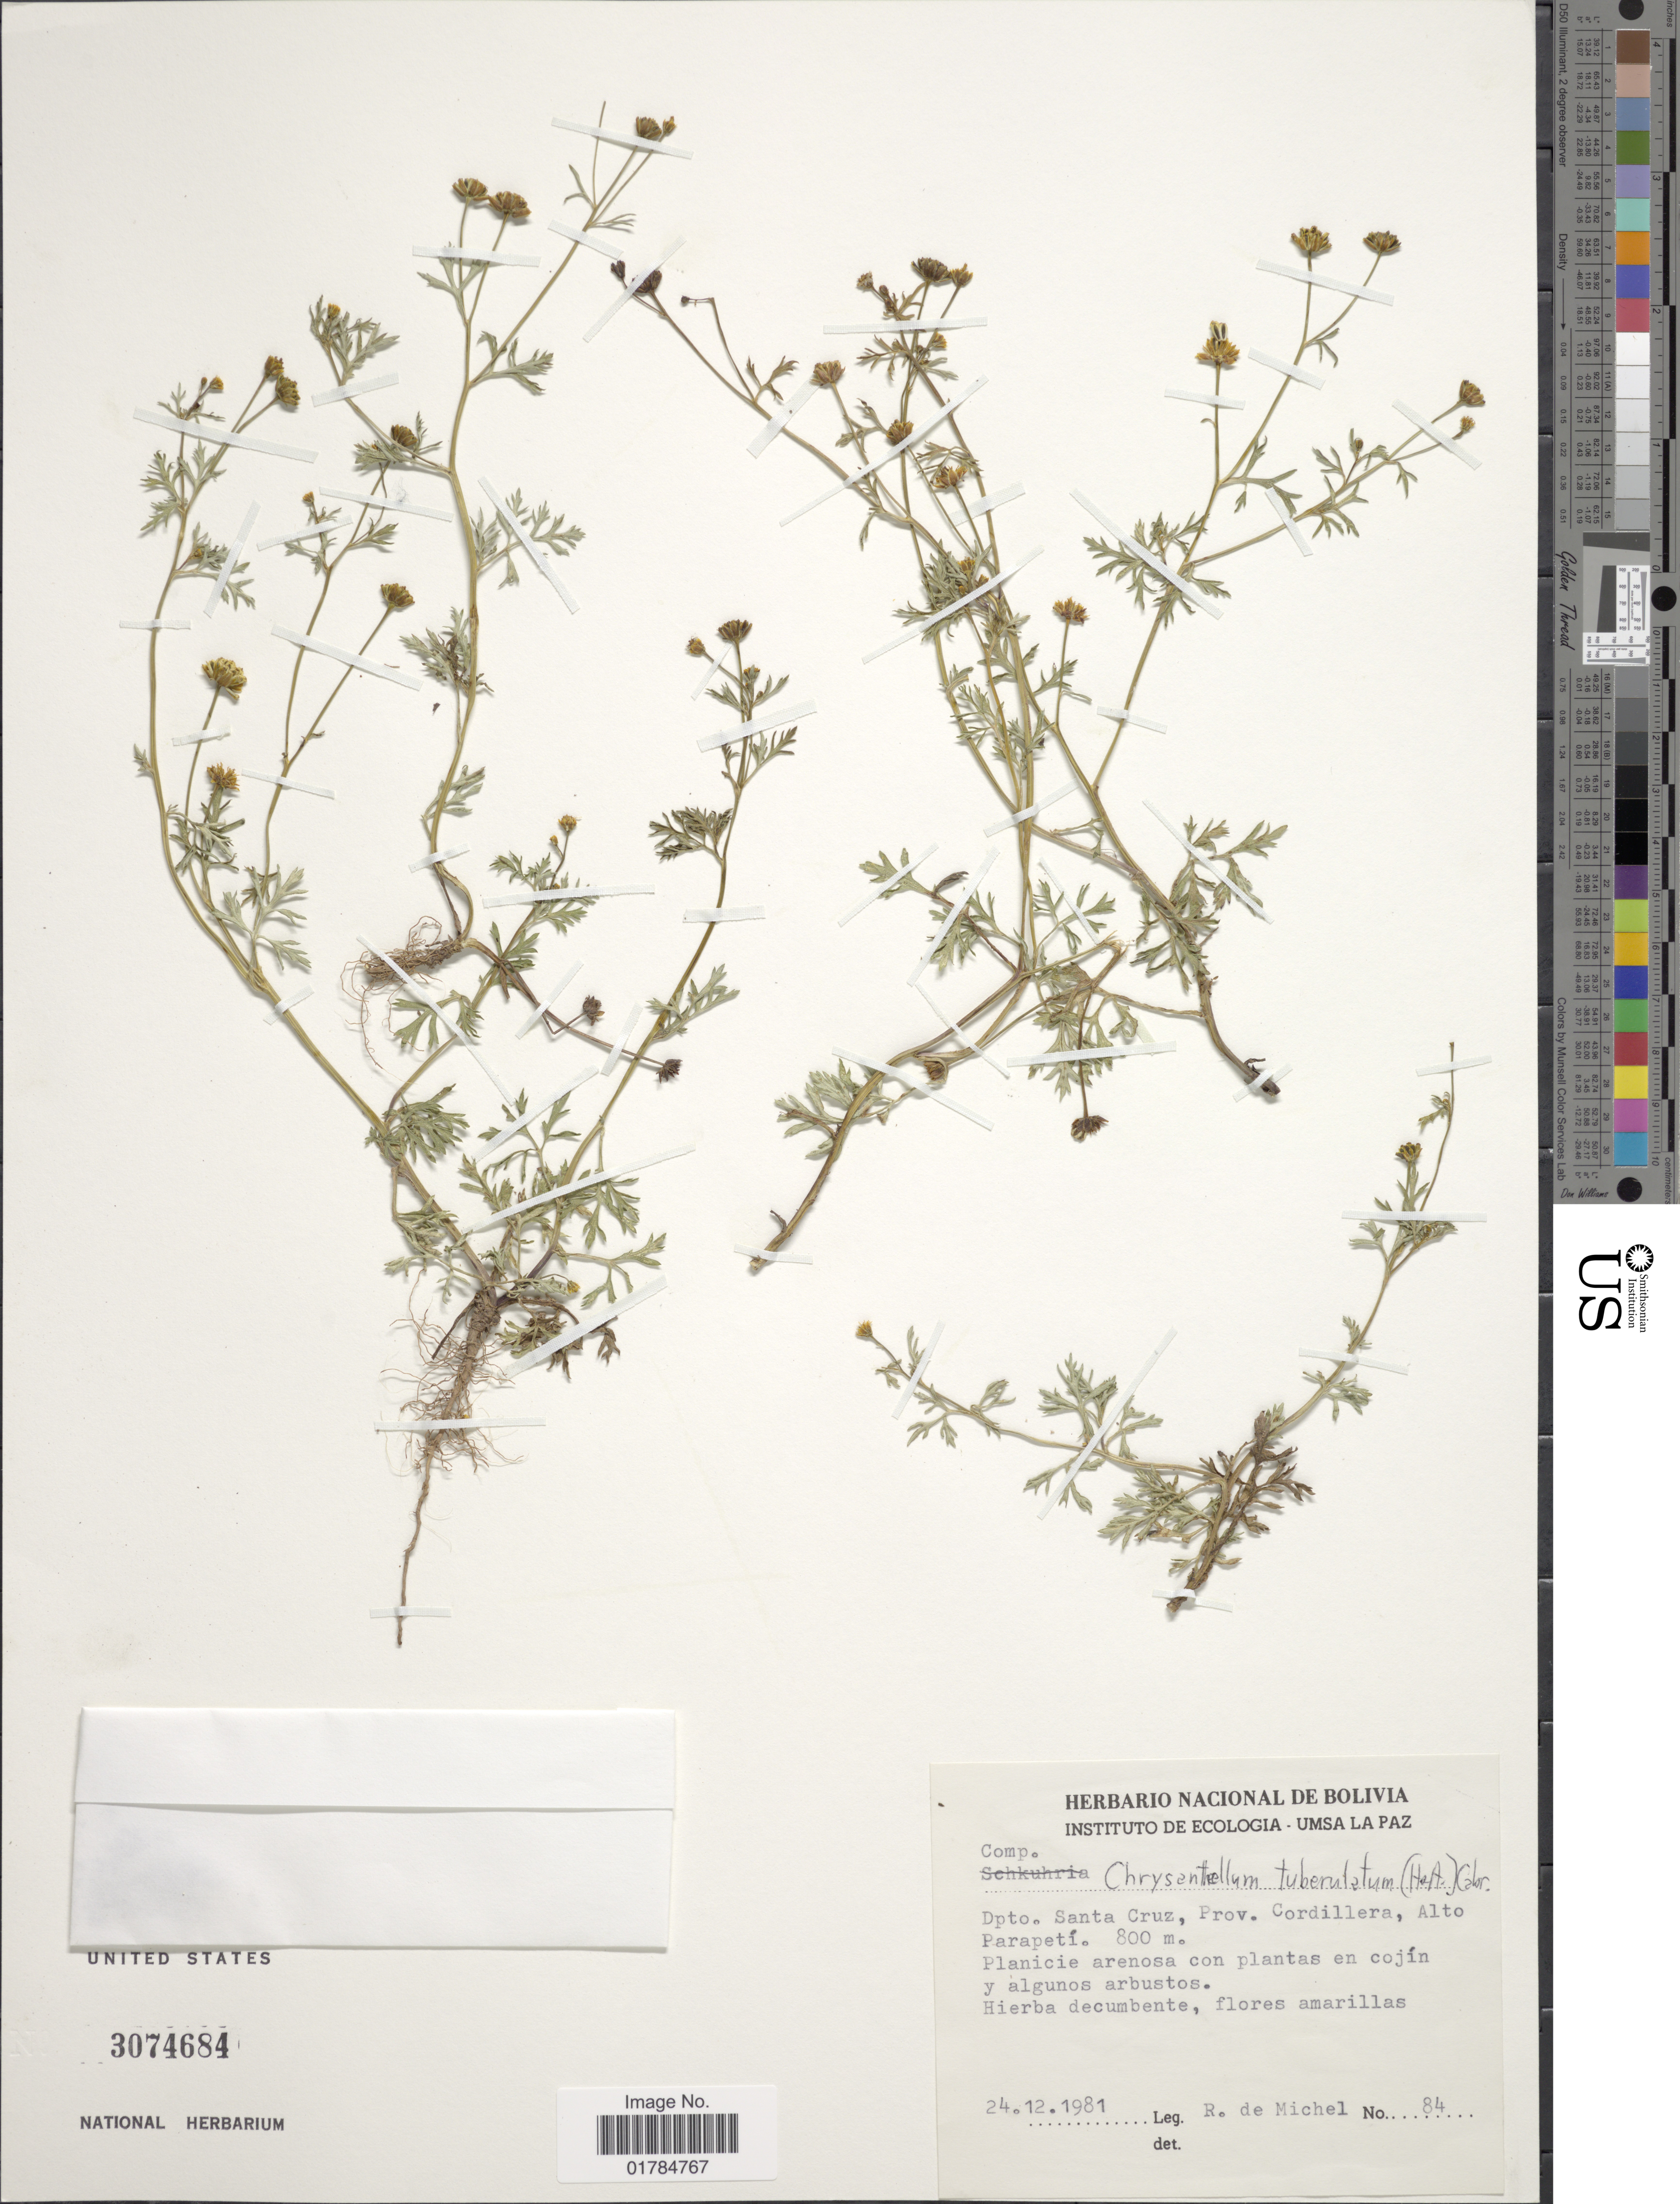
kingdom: Plantae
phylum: Tracheophyta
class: Magnoliopsida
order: Asterales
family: Asteraceae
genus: Chrysanthellum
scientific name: Chrysanthellum tuberculatum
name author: (Hook. & Arn.) Cabrera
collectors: R. d. Michel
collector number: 84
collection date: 1981-12-24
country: Bolivia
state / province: Santa Cruz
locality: Prov. Cordillera, Alto Parapeti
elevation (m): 800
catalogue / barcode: US 3074684